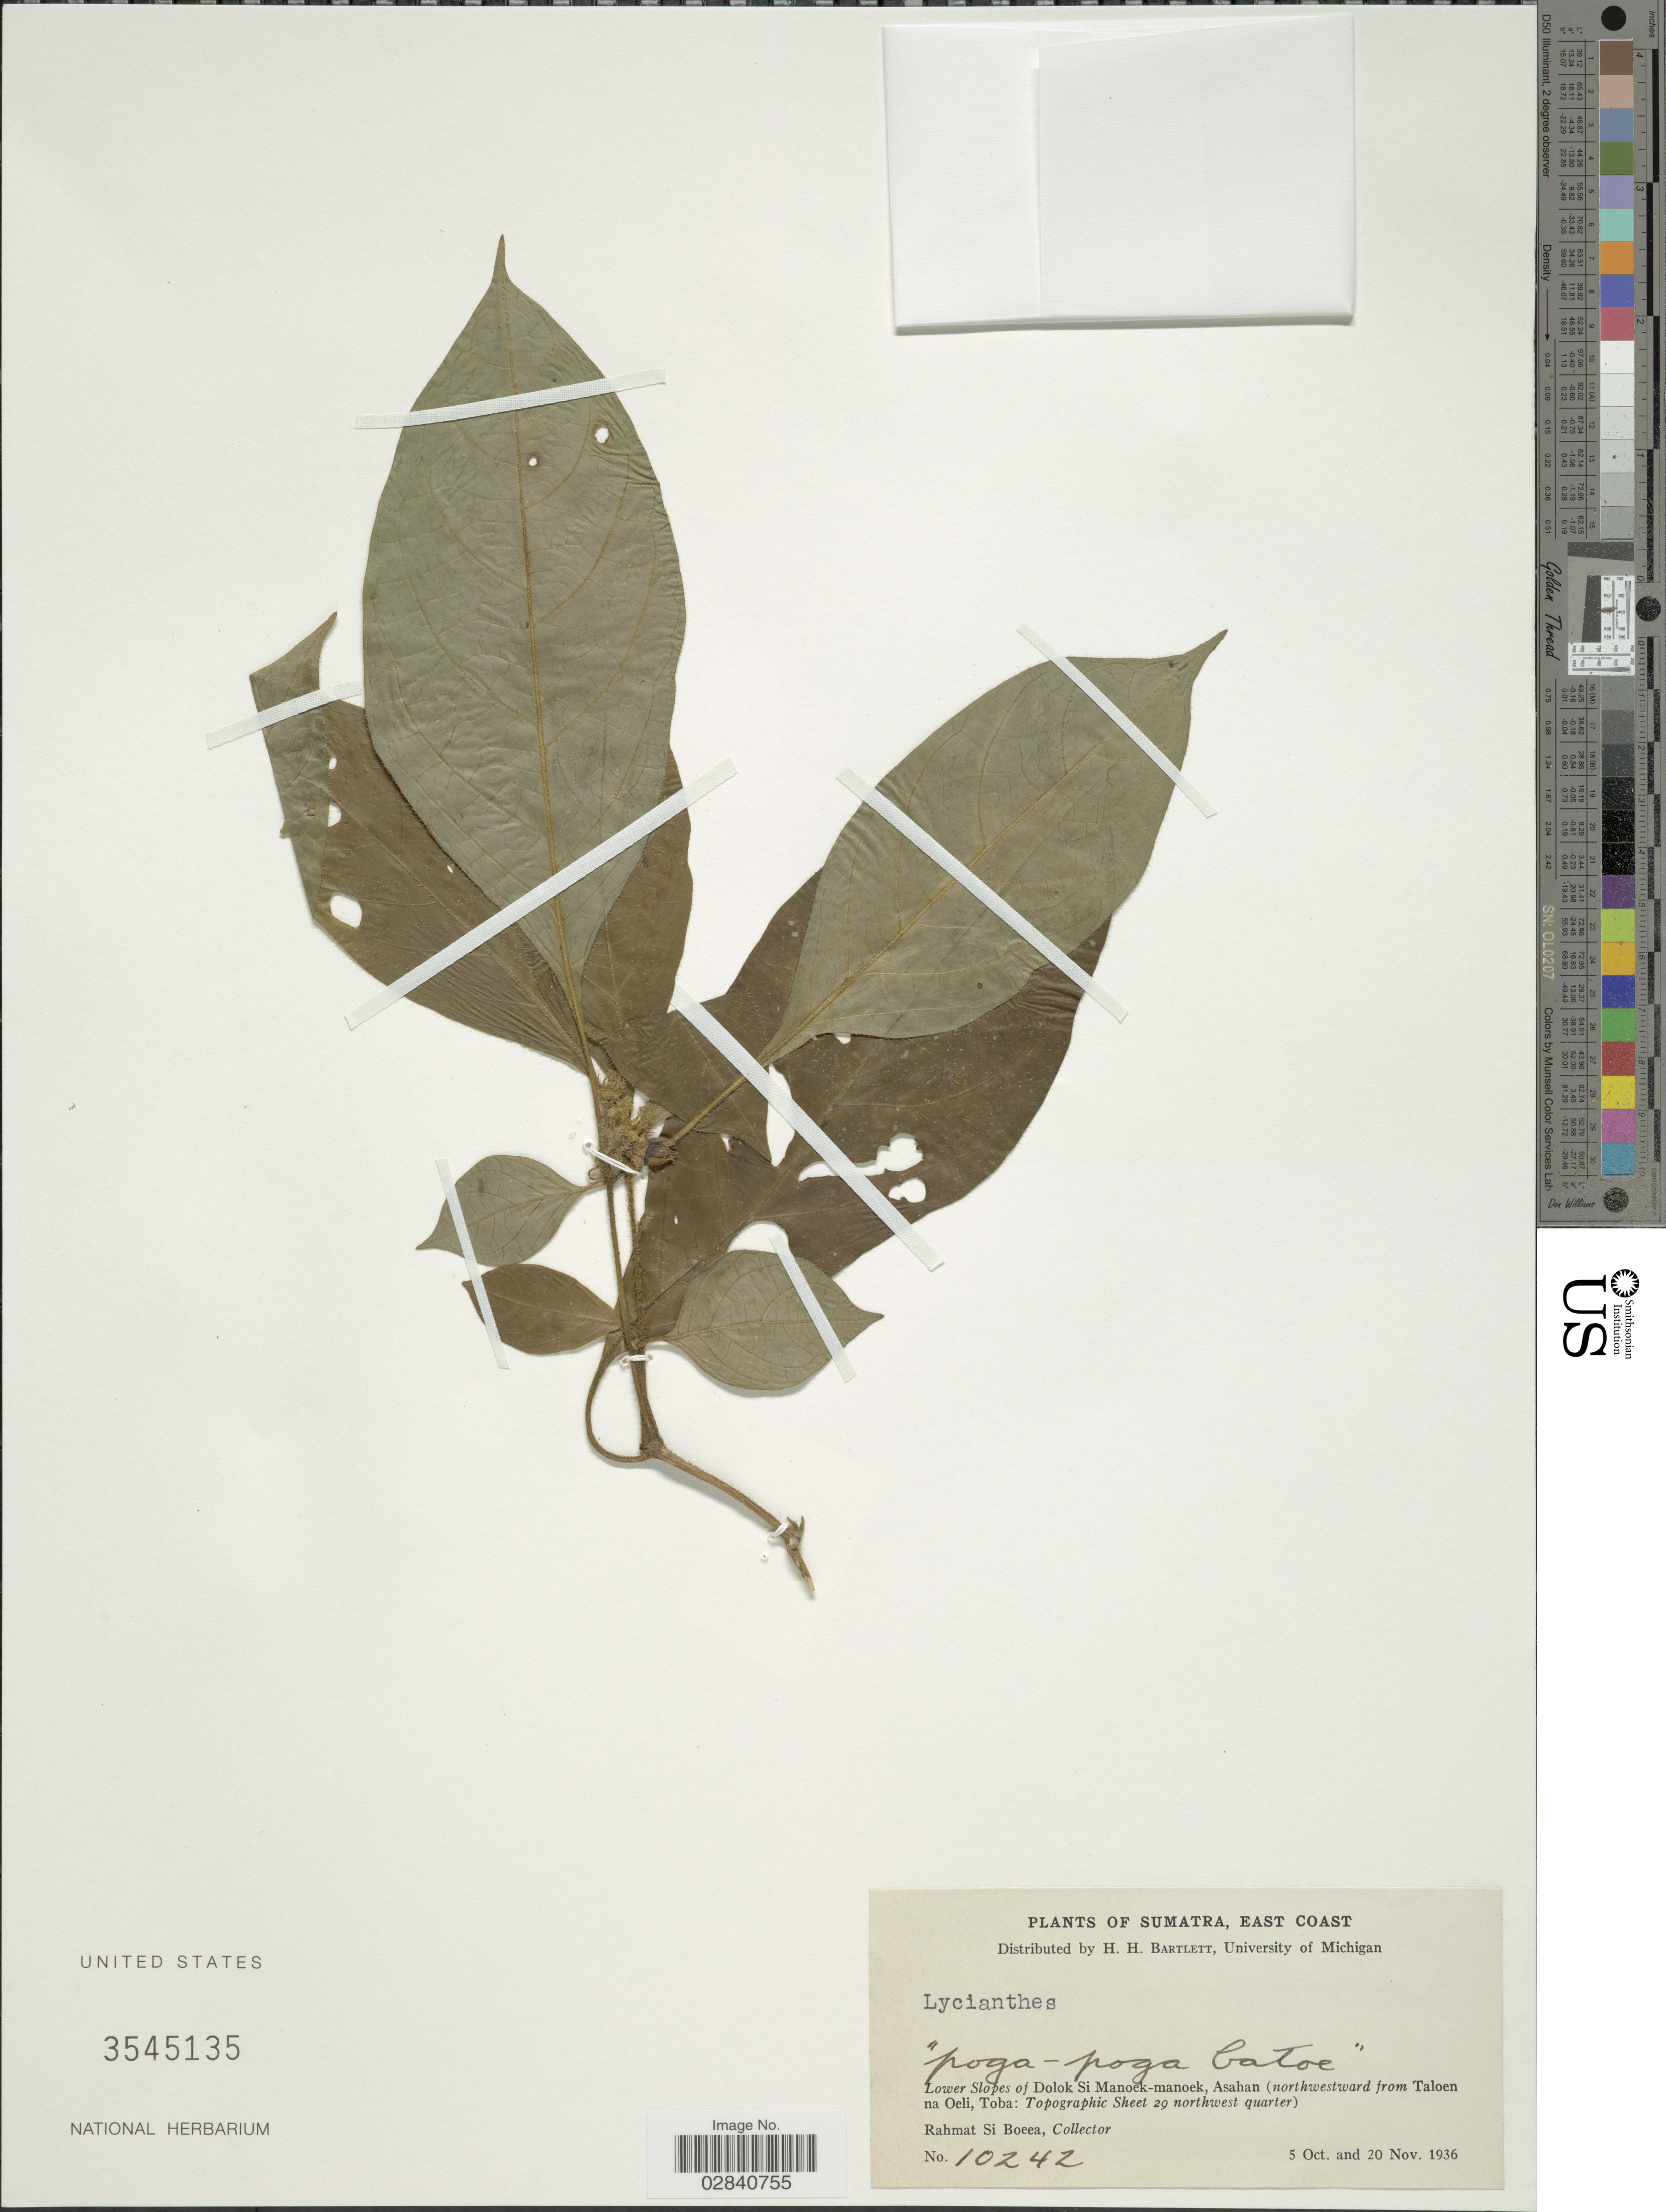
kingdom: Plantae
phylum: Tracheophyta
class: Magnoliopsida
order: Solanales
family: Solanaceae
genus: Lycianthes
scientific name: Lycianthes schizocalyx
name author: (Merr.) Bitter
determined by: Knapp, S.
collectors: Rahmat Si Boeea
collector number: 10242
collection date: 1936-10-05/1936-11-20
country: Indonesia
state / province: Sumatra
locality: East Coast. Lower Slopes of Dolok Si Manoek-manoek, Asahan (northwestward from Taloen na Oeli, Toba: Topographic Sheet 29 northwest quarter).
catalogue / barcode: US 3545135